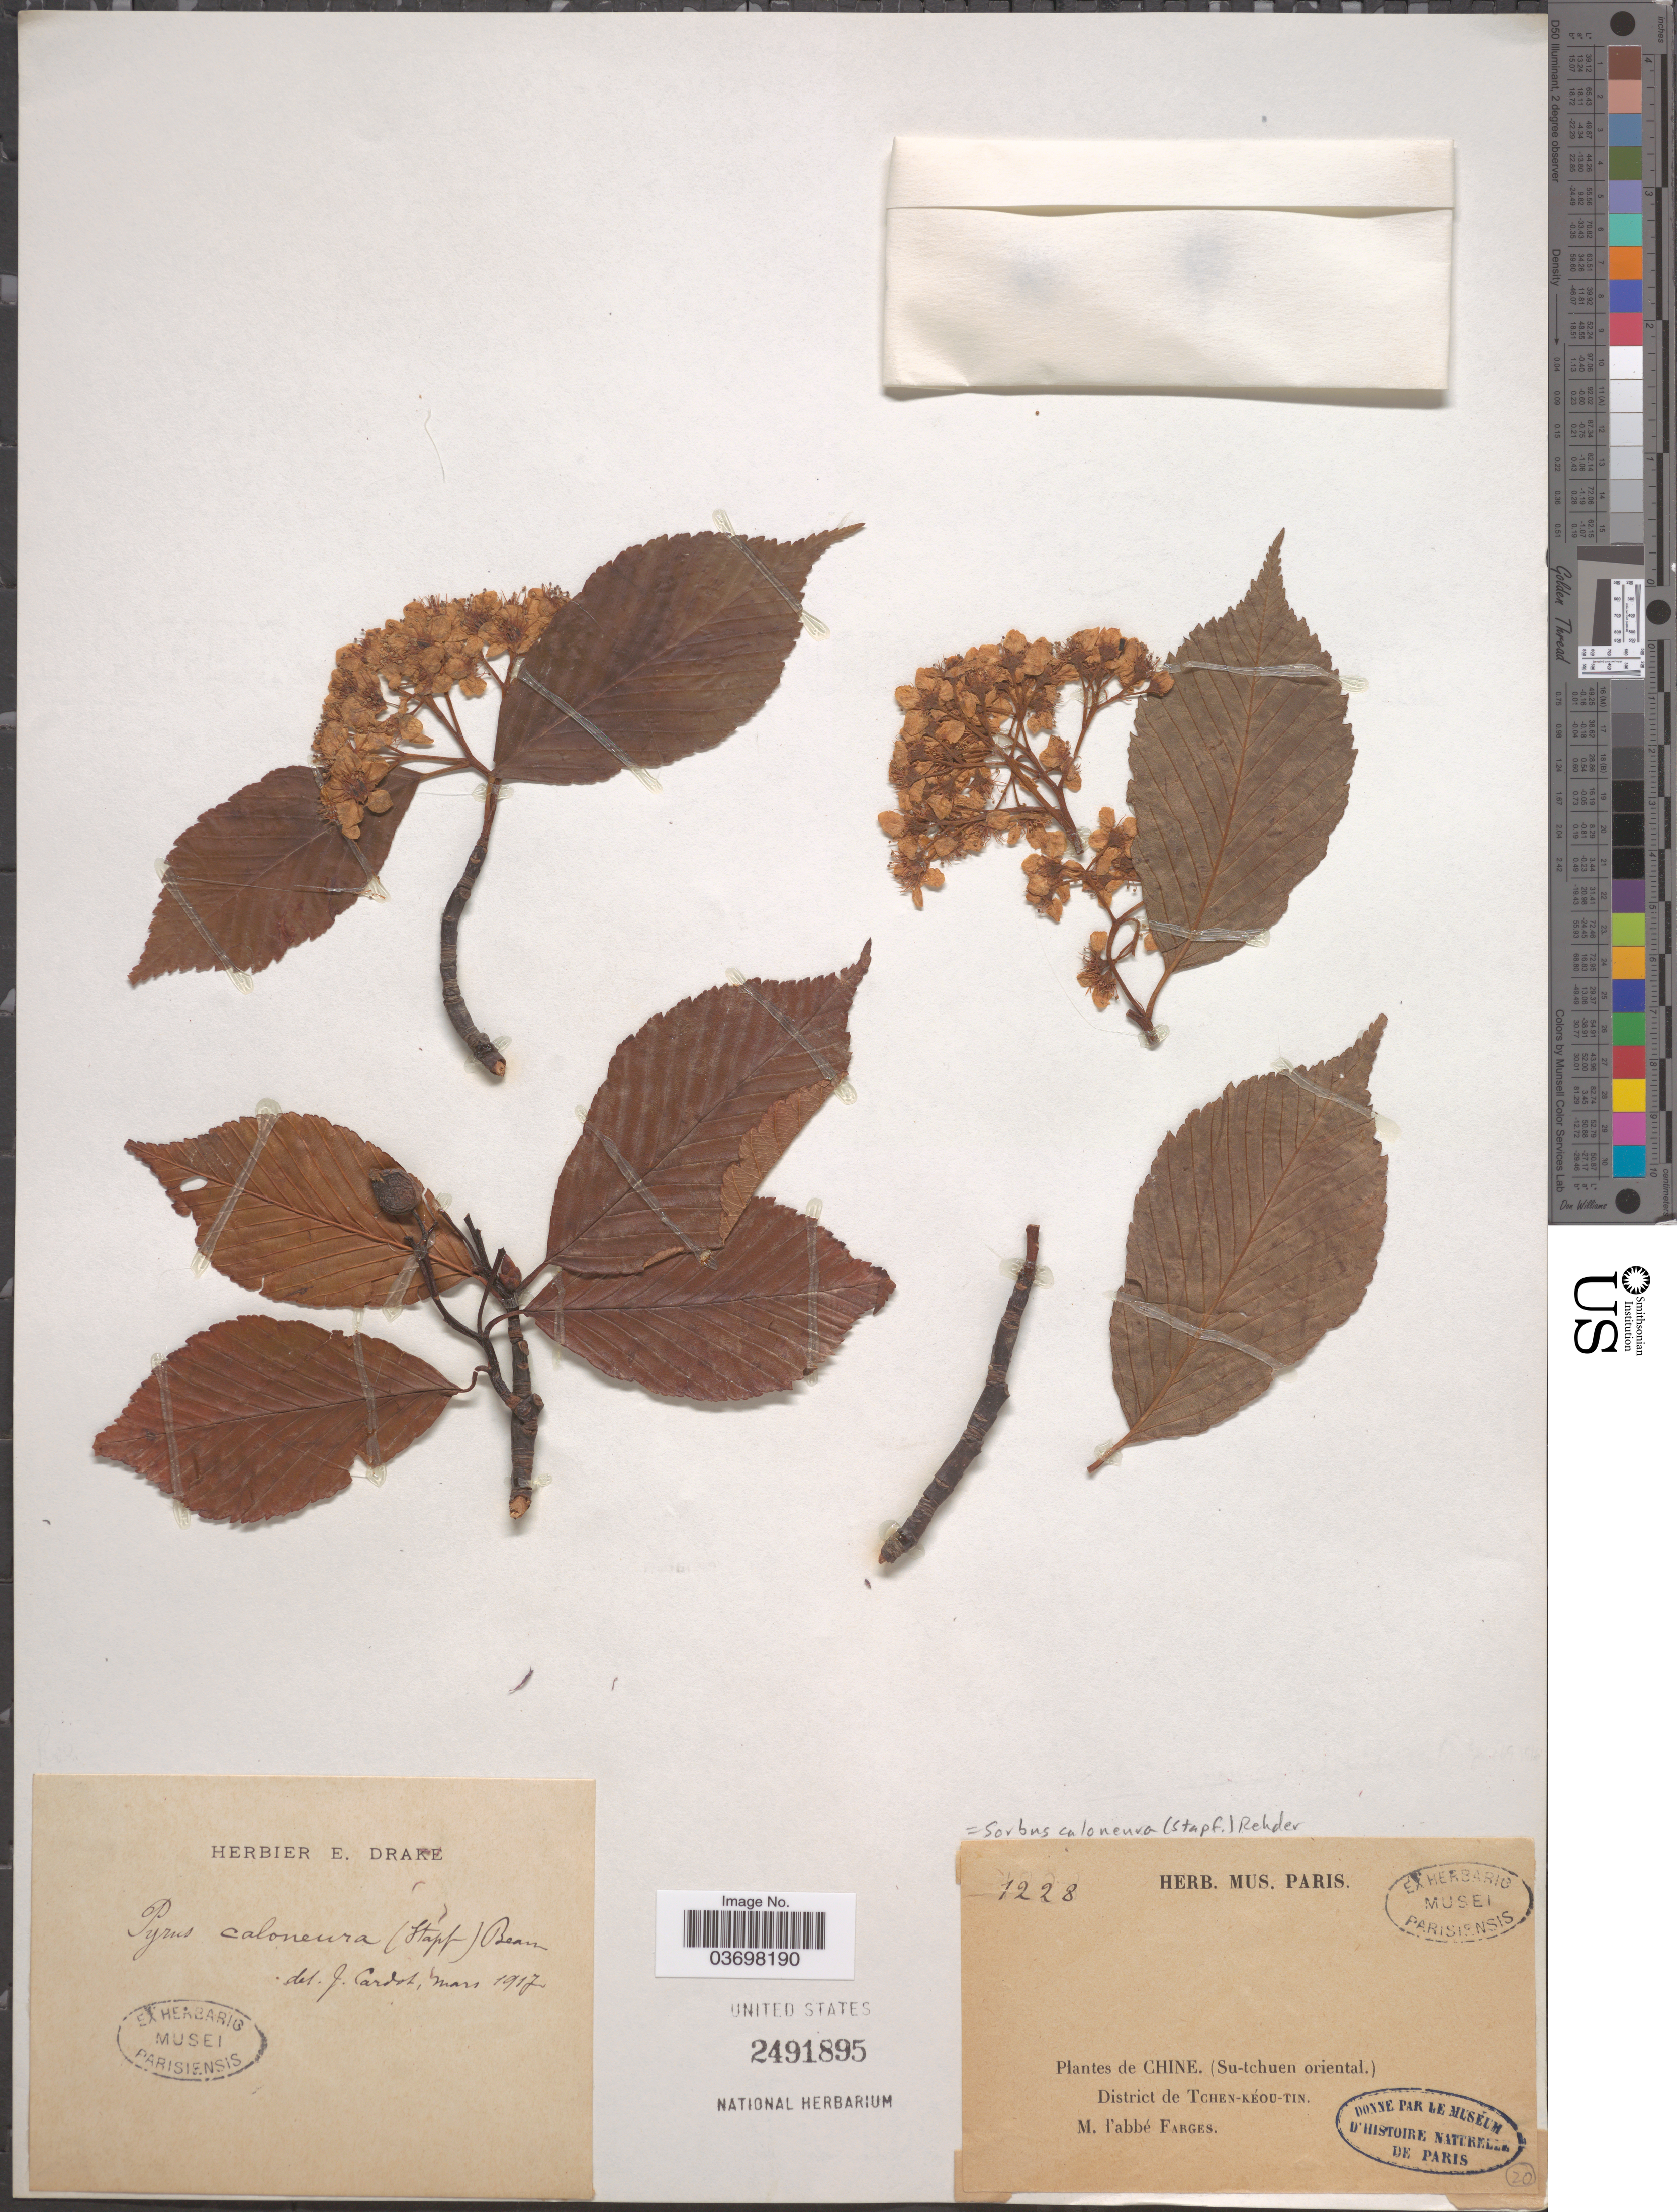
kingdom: Plantae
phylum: Tracheophyta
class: Magnoliopsida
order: Rosales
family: Rosaceae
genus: Sorbus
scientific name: Sorbus caloneura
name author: (Stapf) Rehder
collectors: M. Farges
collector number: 1228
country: China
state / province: Sichuan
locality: (Su-tchuen oriental) District de Tchen-kéou-Tin.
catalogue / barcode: US 2491895